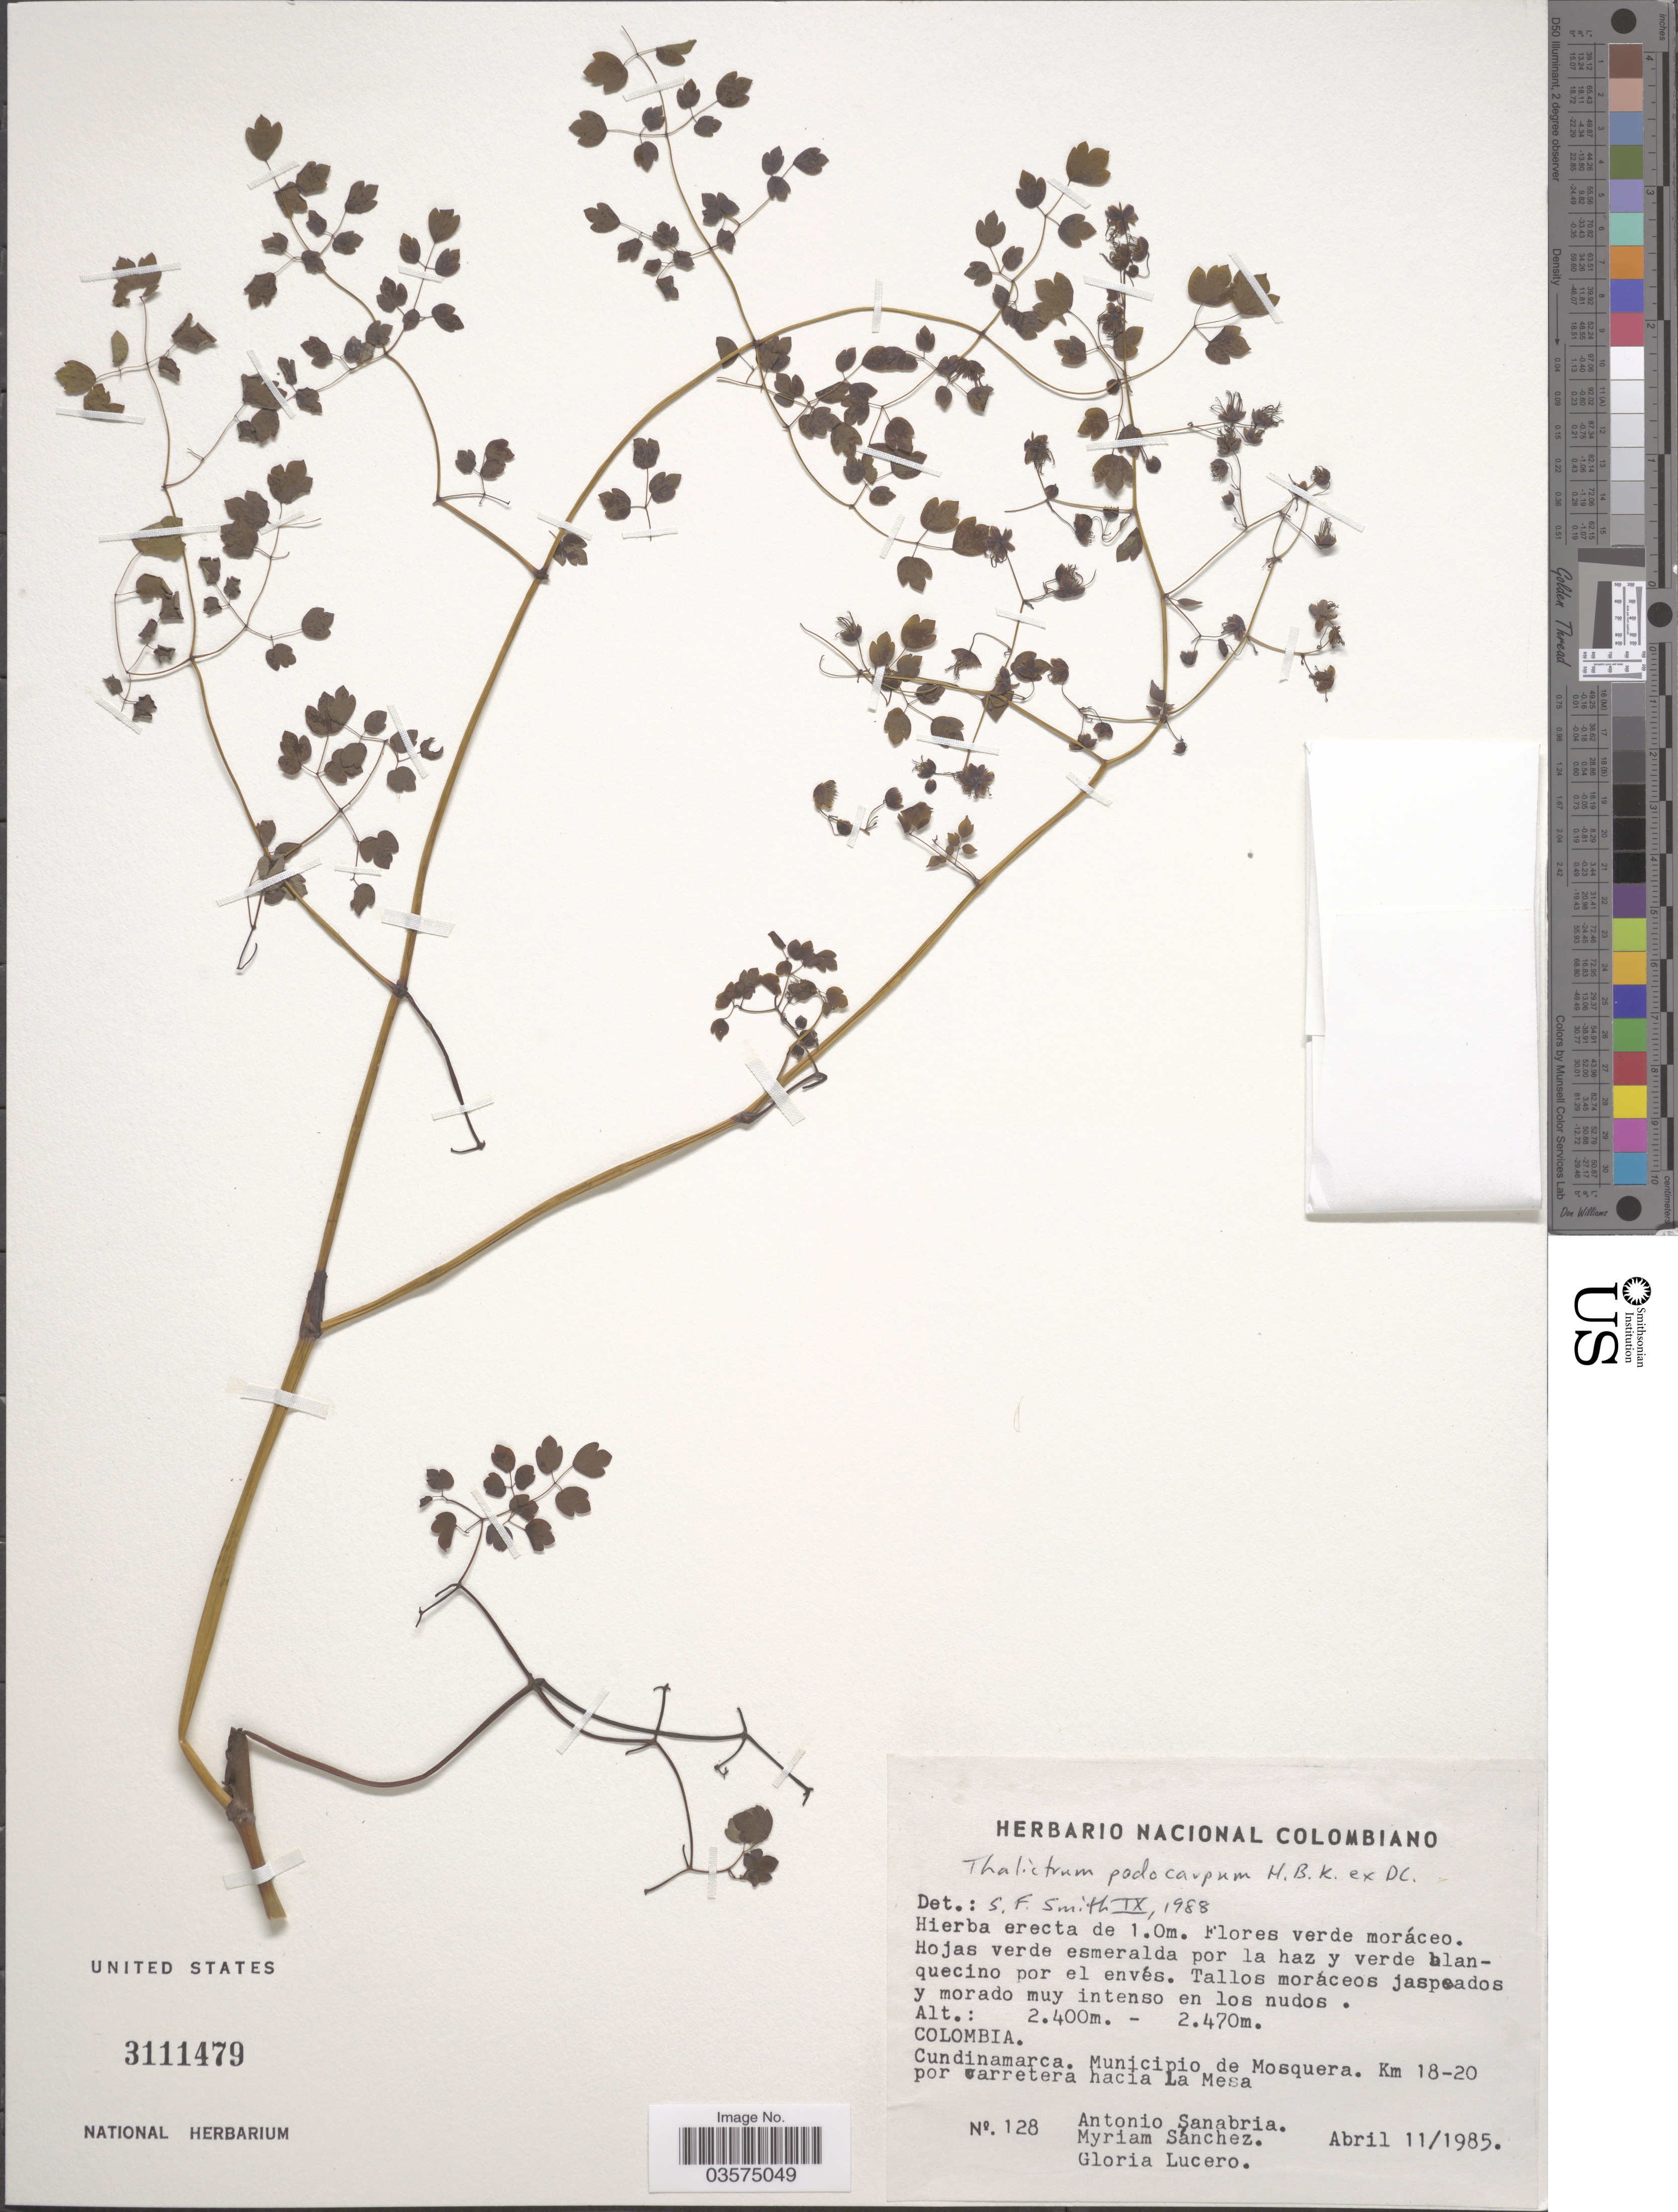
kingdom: Plantae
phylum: Tracheophyta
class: Magnoliopsida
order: Ranunculales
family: Ranunculaceae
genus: Thalictrum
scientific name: Thalictrum podocarpum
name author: Kunth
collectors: A. Sanabria, M. Sanchez & G. Lucero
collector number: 128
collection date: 1985-04-11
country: Colombia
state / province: Cundinamarca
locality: Municipio de Mosquera. Km 18-20 por varretera hacia La Mesa.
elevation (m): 2400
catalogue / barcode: US 3111479